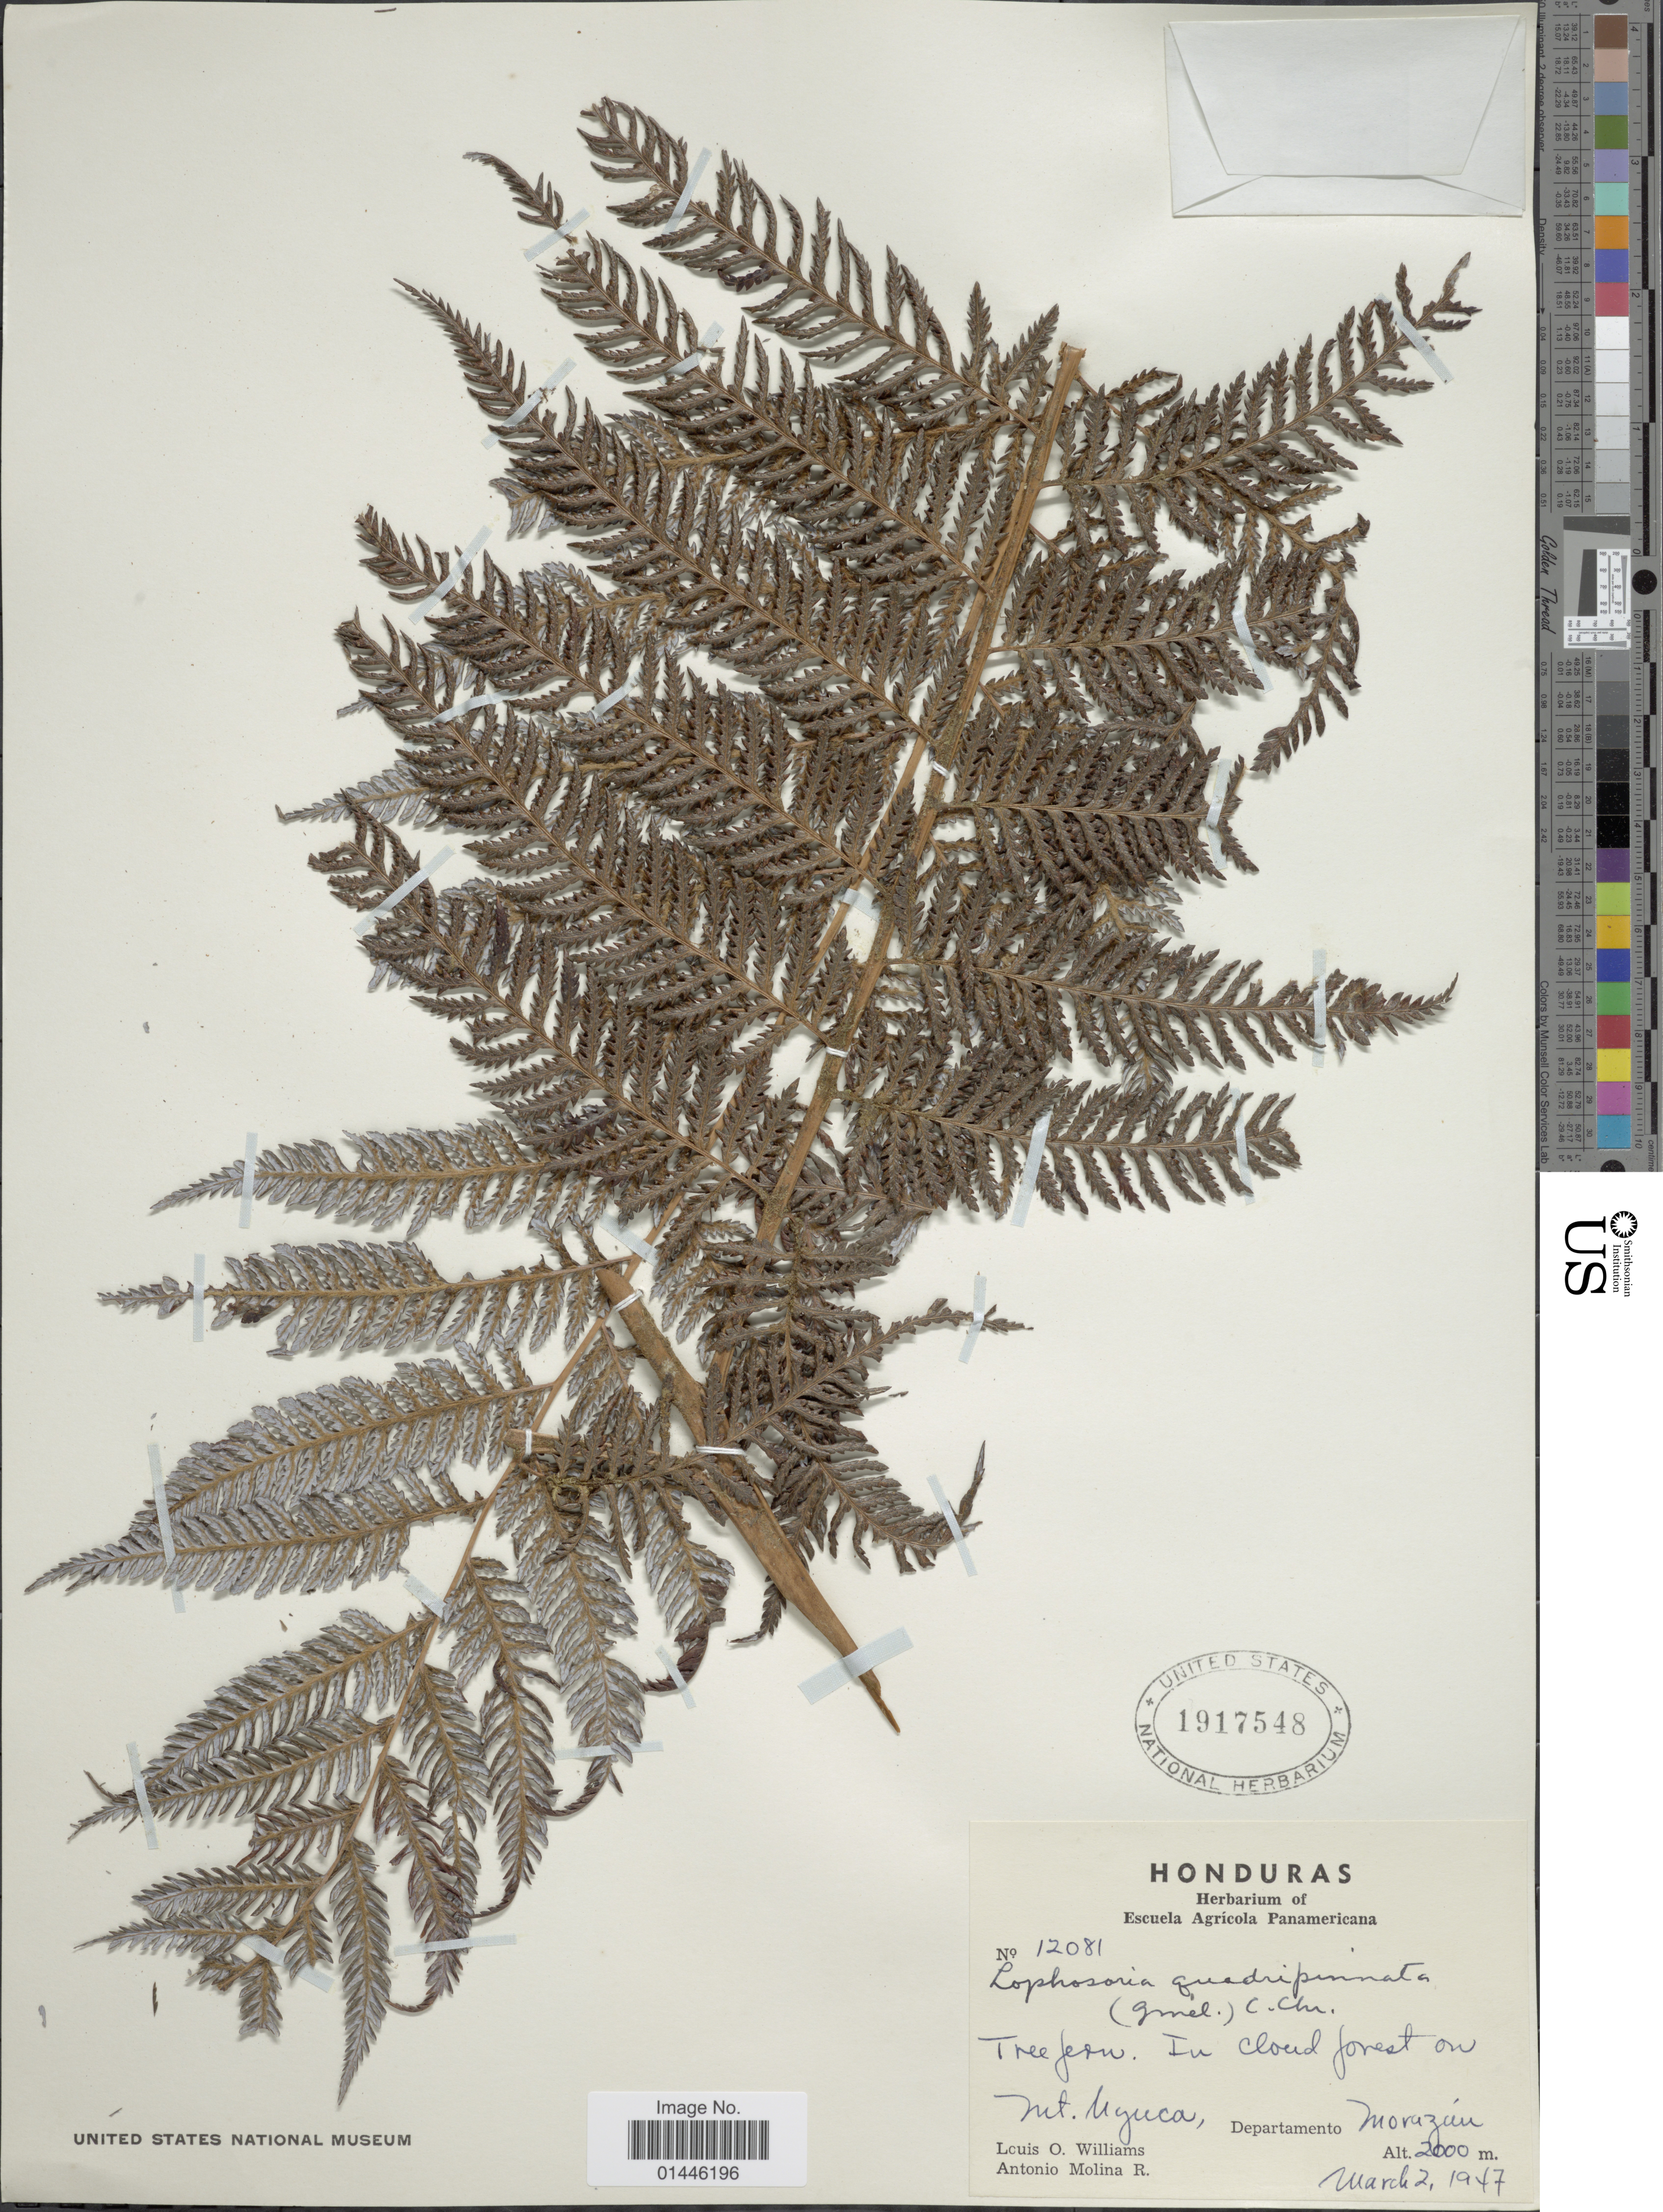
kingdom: Plantae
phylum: Tracheophyta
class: Polypodiopsida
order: Cyatheales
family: Dicksoniaceae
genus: Lophosoria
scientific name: Lophosoria quadripinnata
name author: (J.F. Gmel.) C. Chr.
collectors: L. O. Williams & A. Molina R.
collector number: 12081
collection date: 1947-03-02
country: Honduras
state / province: Fco. Morazán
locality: Mt. Uyuca. Departamento Morazán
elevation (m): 2000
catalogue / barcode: US 1917548